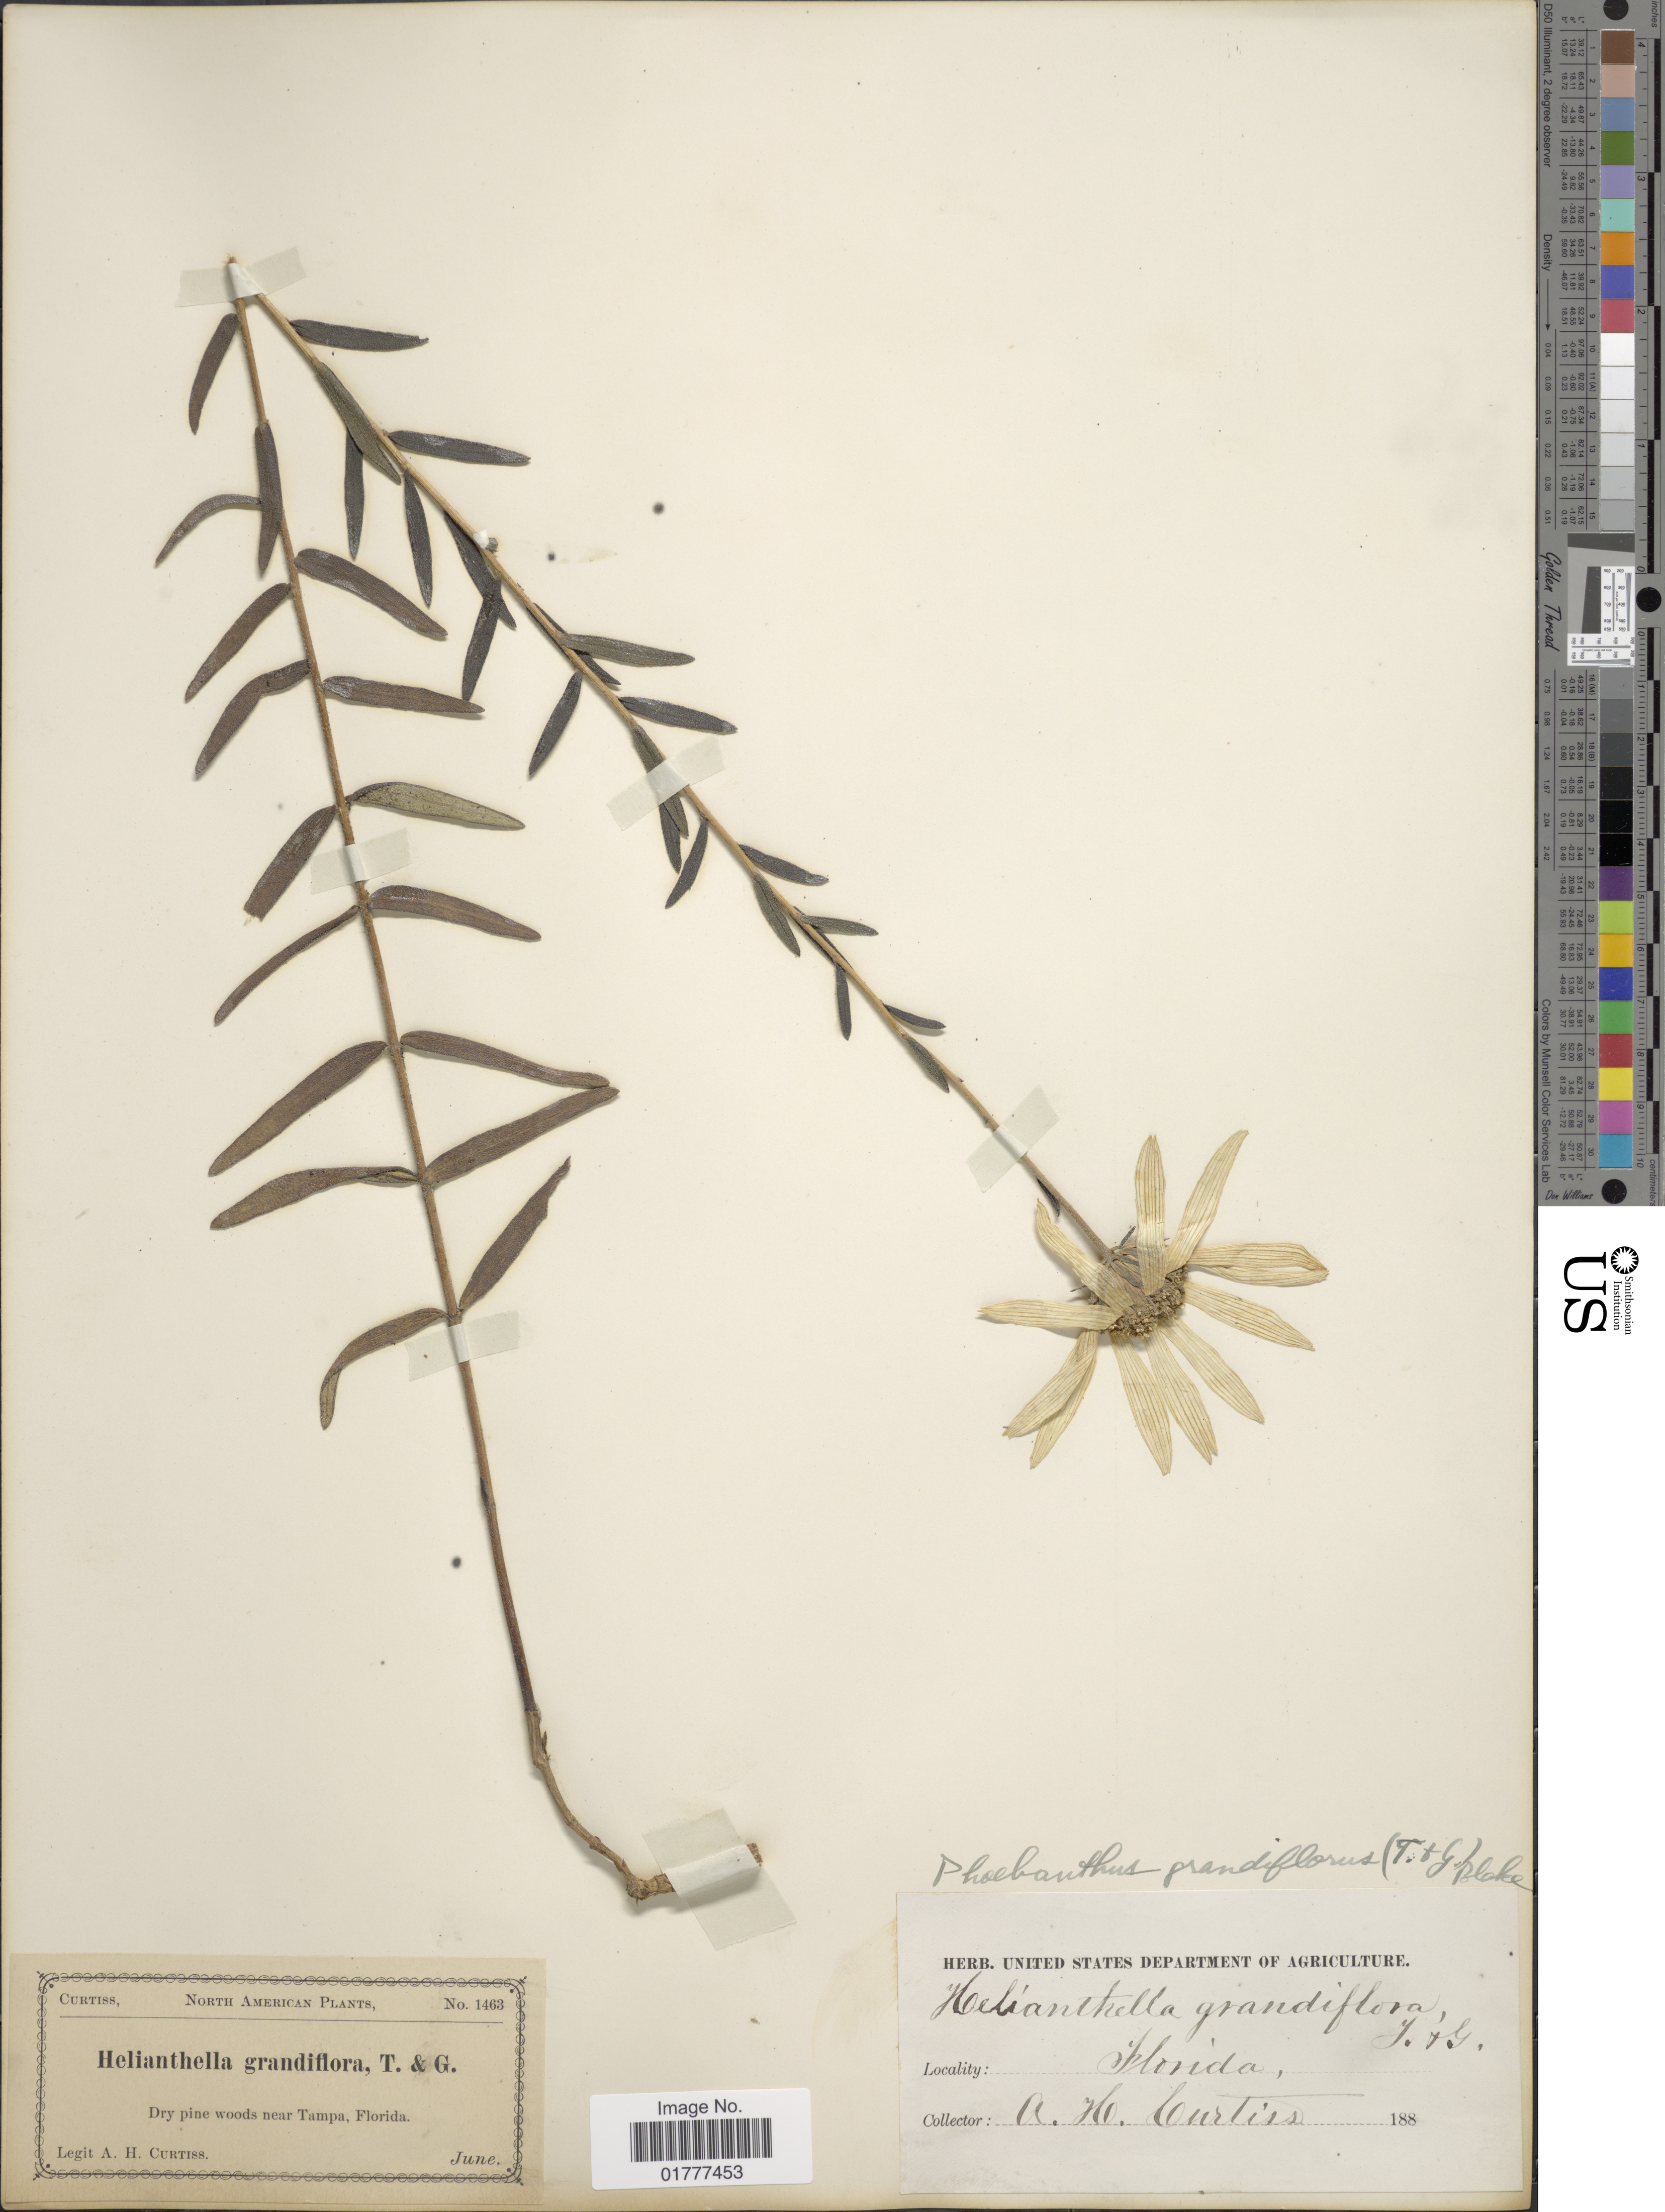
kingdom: Plantae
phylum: Tracheophyta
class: Magnoliopsida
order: Asterales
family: Asteraceae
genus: Phoebanthus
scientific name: Phoebanthus grandiflora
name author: (Torr. & A. Gray) S.F. Blake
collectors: A. H. Curtiss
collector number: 1463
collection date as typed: June 188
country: United States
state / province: Florida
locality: Near Tampa